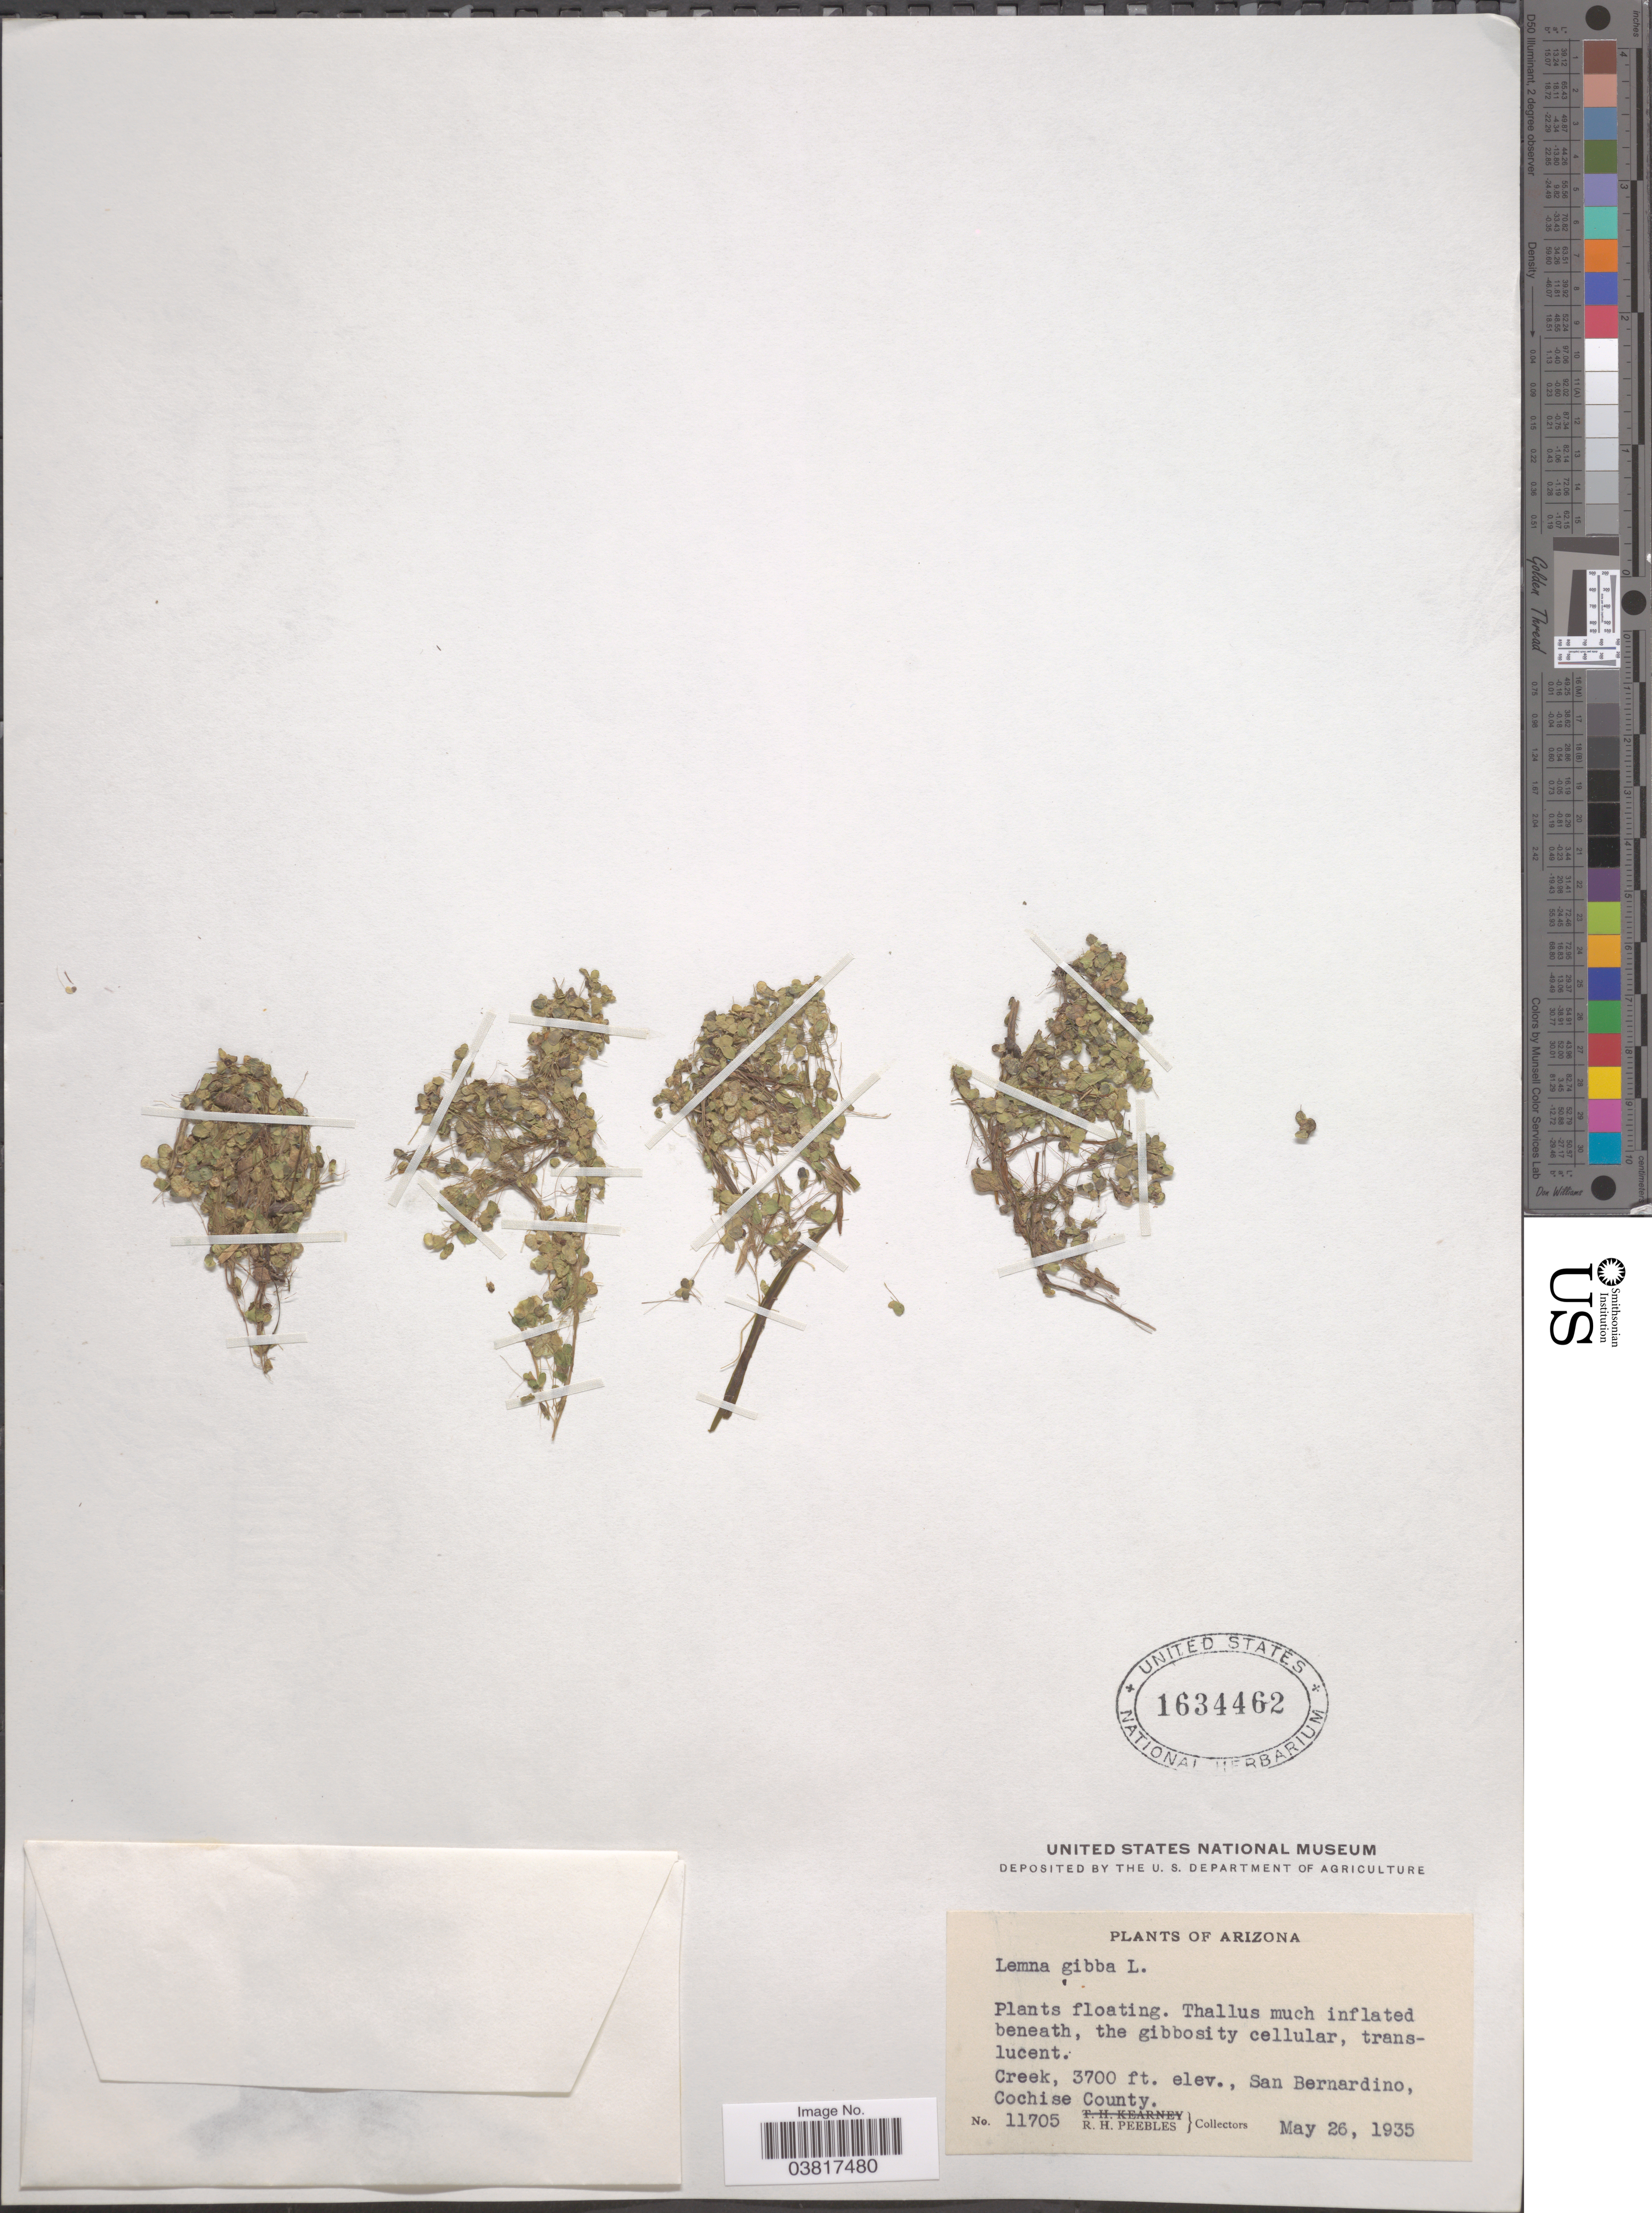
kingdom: Plantae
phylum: Tracheophyta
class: Liliopsida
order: Alismatales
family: Araceae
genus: Lemna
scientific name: Lemna gibba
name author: L.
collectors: R. H. Peebles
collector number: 11705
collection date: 1935-05-26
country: United States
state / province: Arizona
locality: Creek, San Bernardino, Cochise County.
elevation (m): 1128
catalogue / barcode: US 1634462